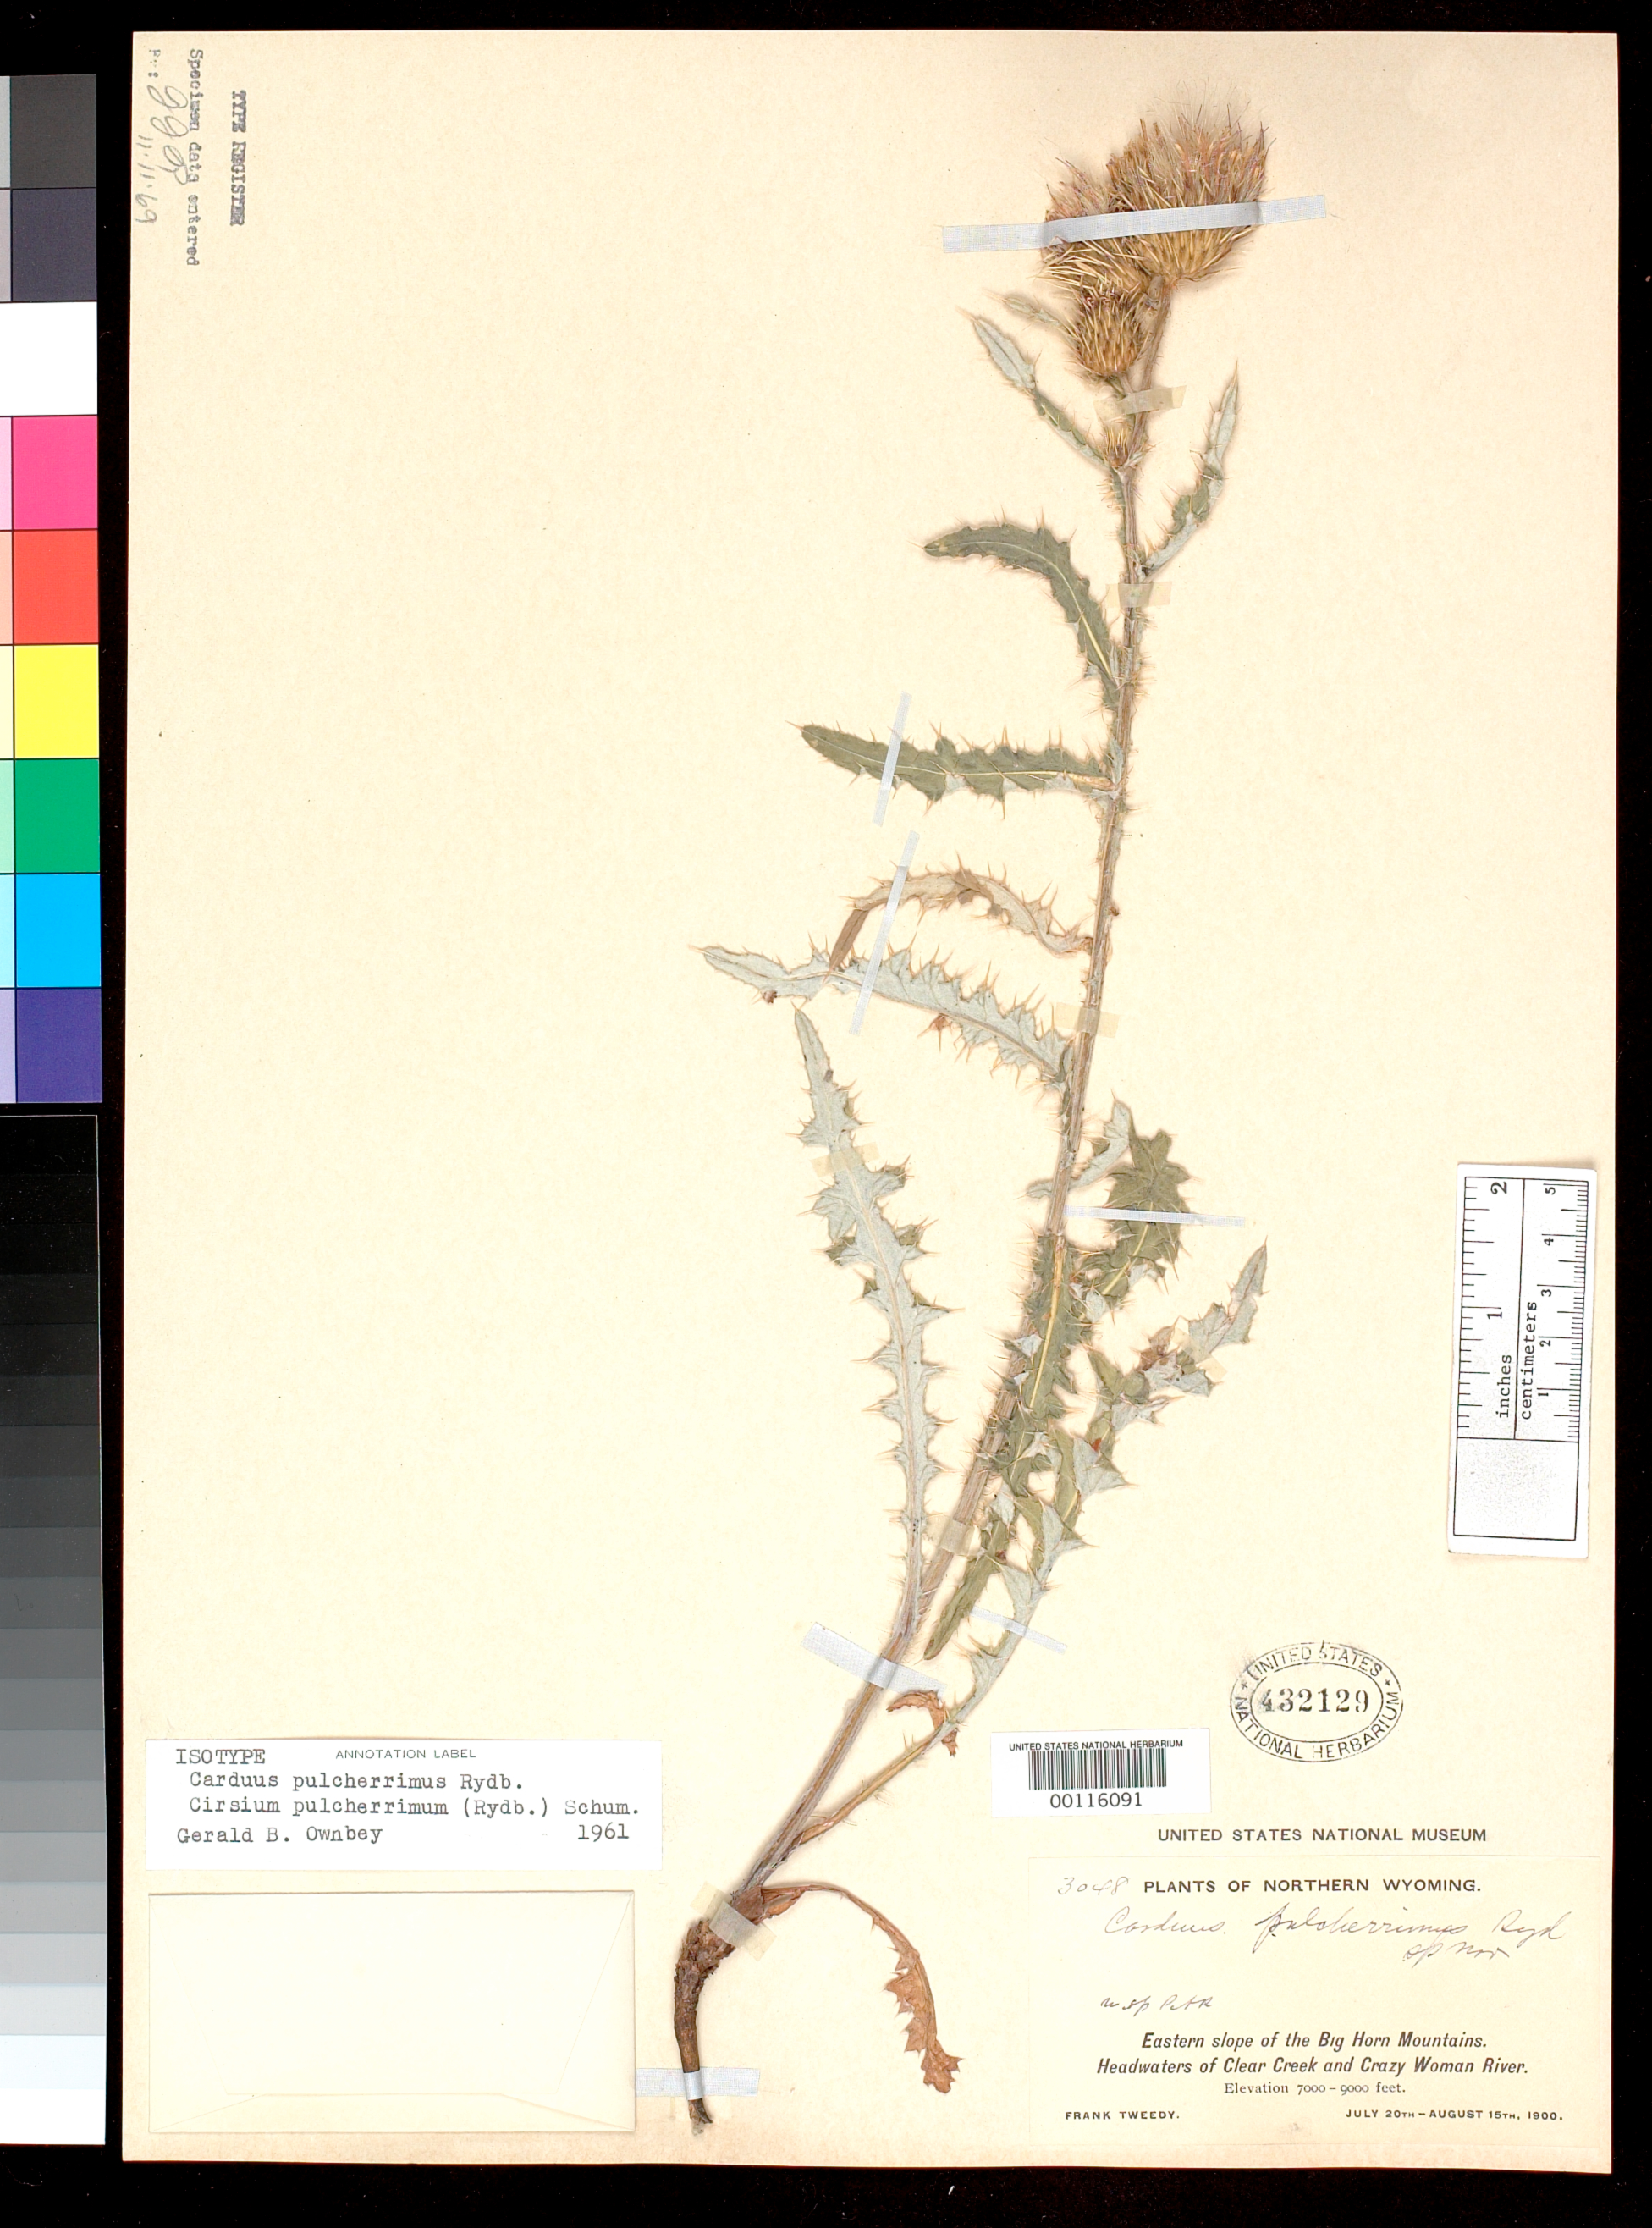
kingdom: Plantae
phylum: Tracheophyta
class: Magnoliopsida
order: Asterales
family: Asteraceae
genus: Carduus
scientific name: Carduus pulcherrimus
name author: Rydb.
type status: Isotype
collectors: F. Tweedy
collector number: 3048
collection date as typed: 20 Jul 1900 to 15 Aug 1900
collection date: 1900-07-20/1900-08-15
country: United States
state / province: Wyoming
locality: Headwaters of Clear Creek and Crazy Woman River.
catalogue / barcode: US 432129